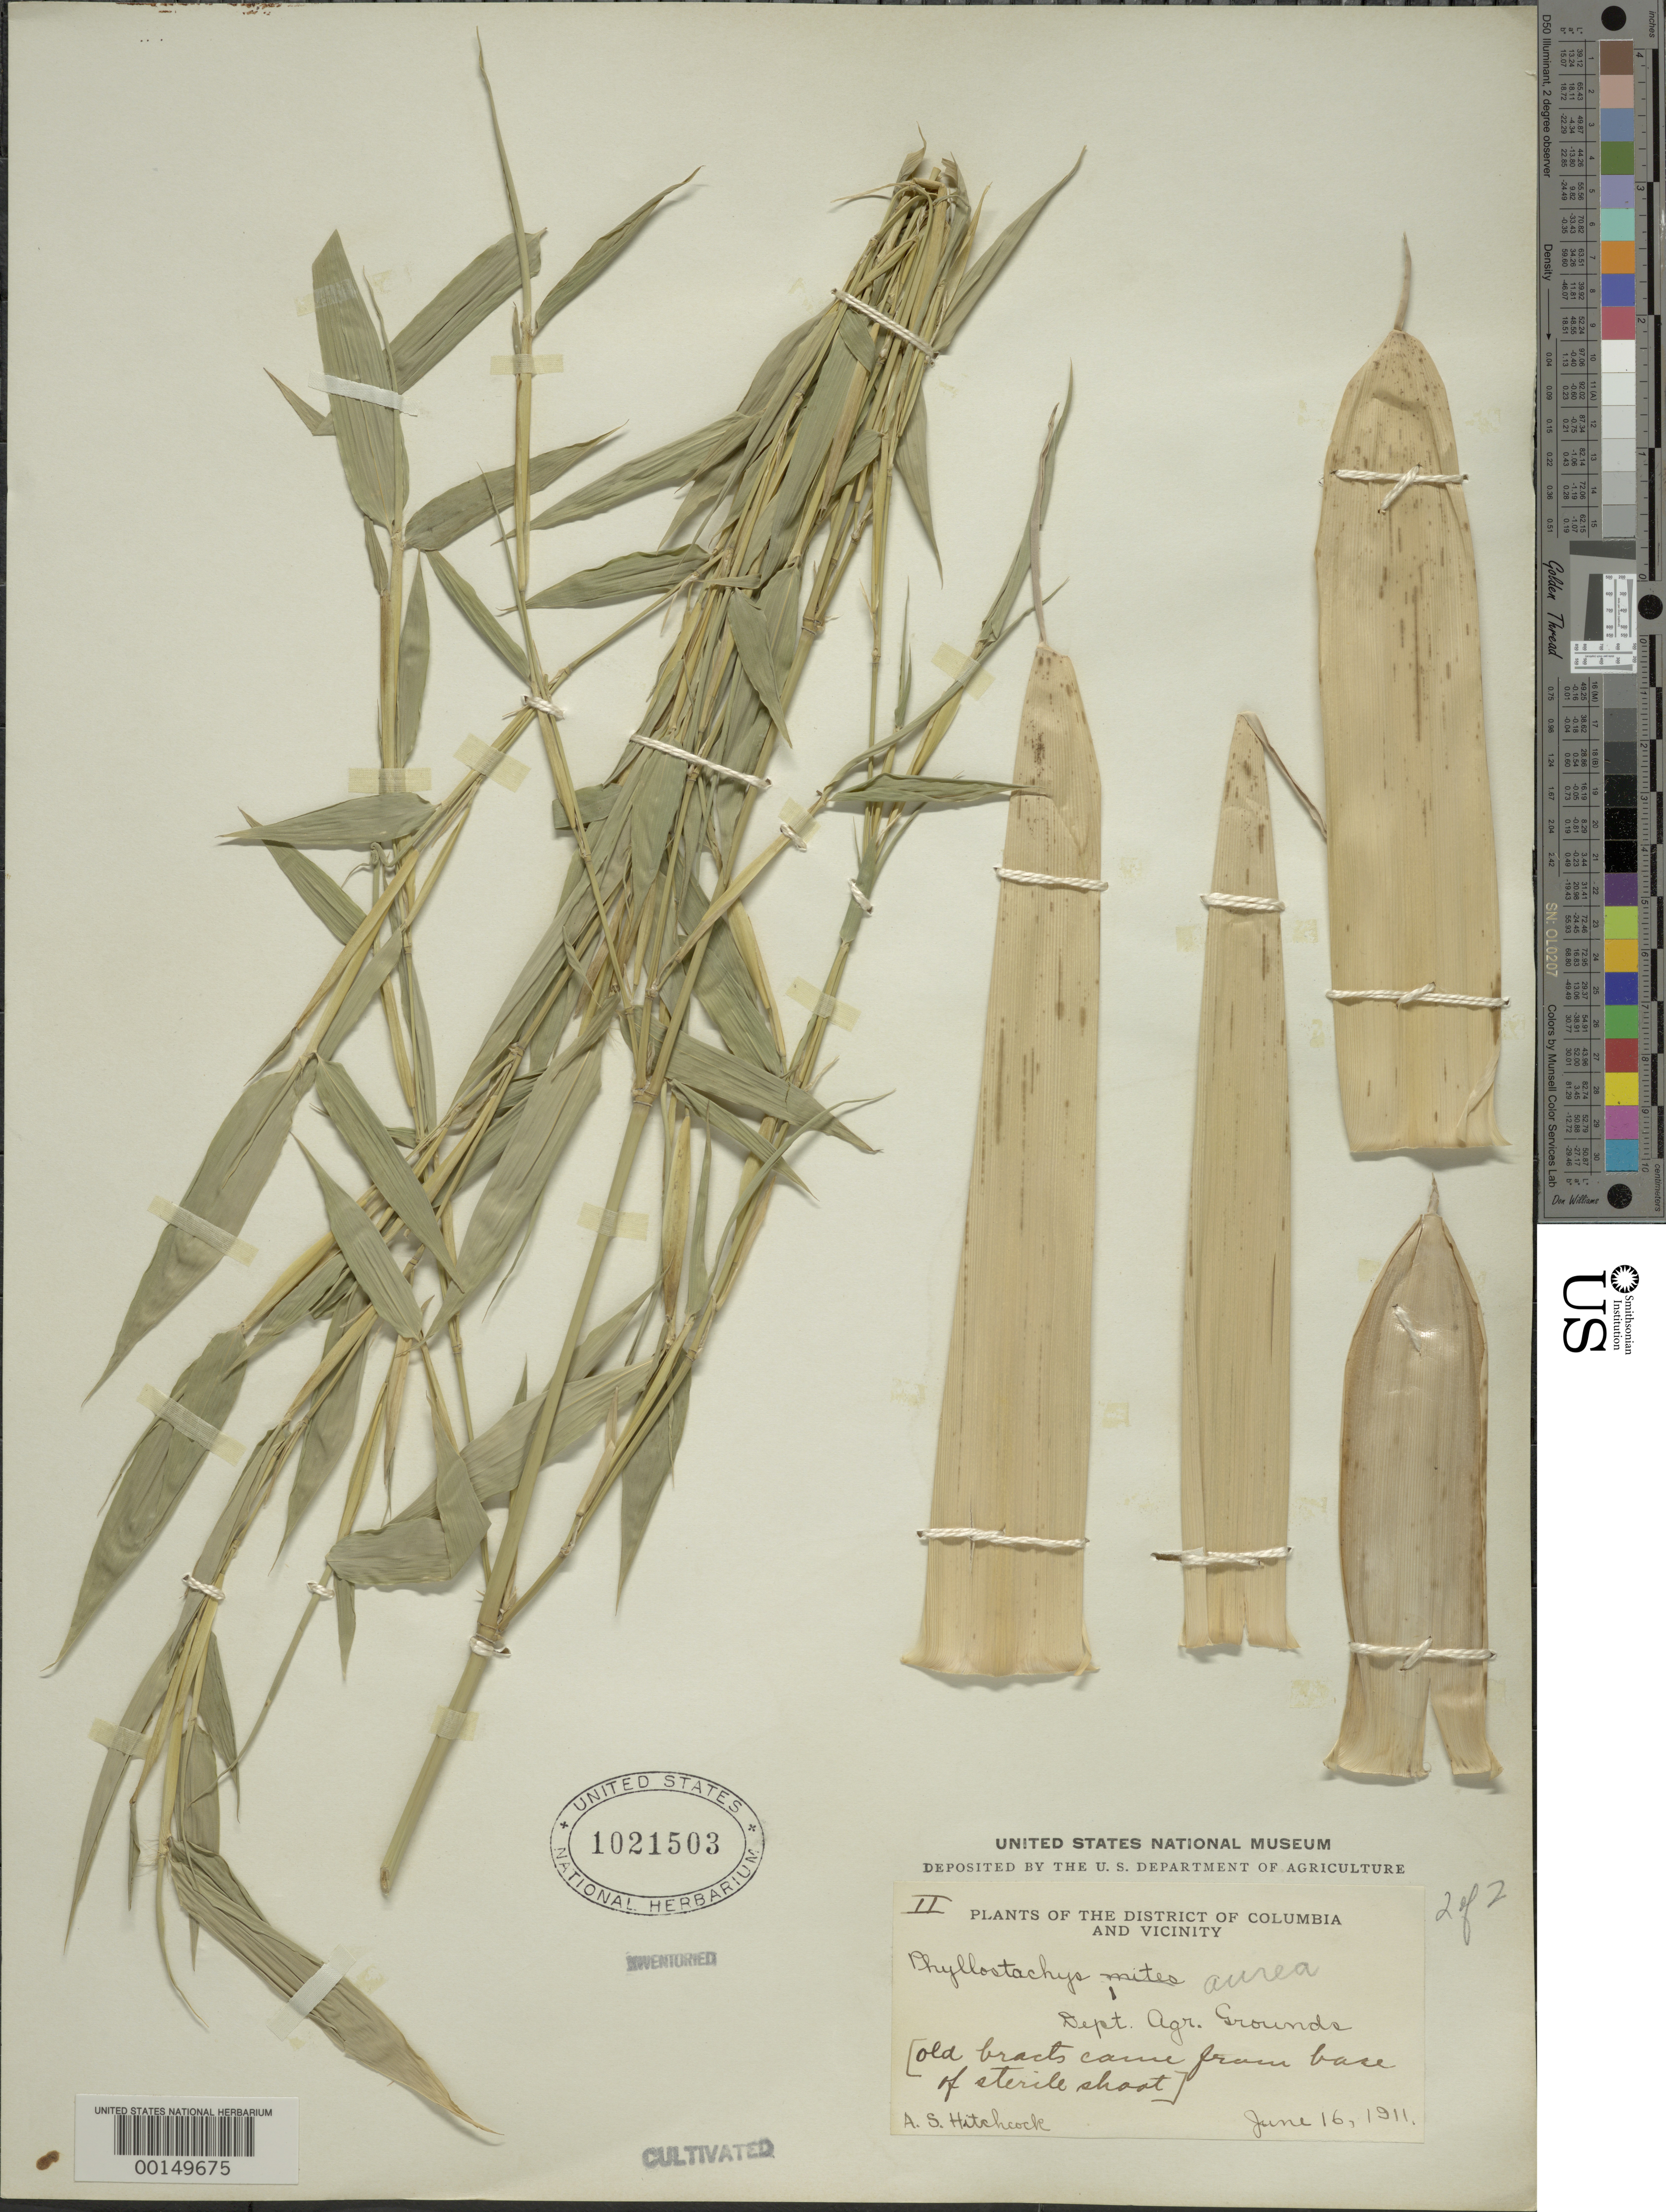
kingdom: Plantae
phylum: Tracheophyta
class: Liliopsida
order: Poales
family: Poaceae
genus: Phyllostachys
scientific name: Phyllostachys aurea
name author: Rivière & C. Rivière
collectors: A. S. Hitchcock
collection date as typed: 16 Jun 1911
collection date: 1911-06-16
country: United States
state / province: District of Columbia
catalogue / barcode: US 1021503